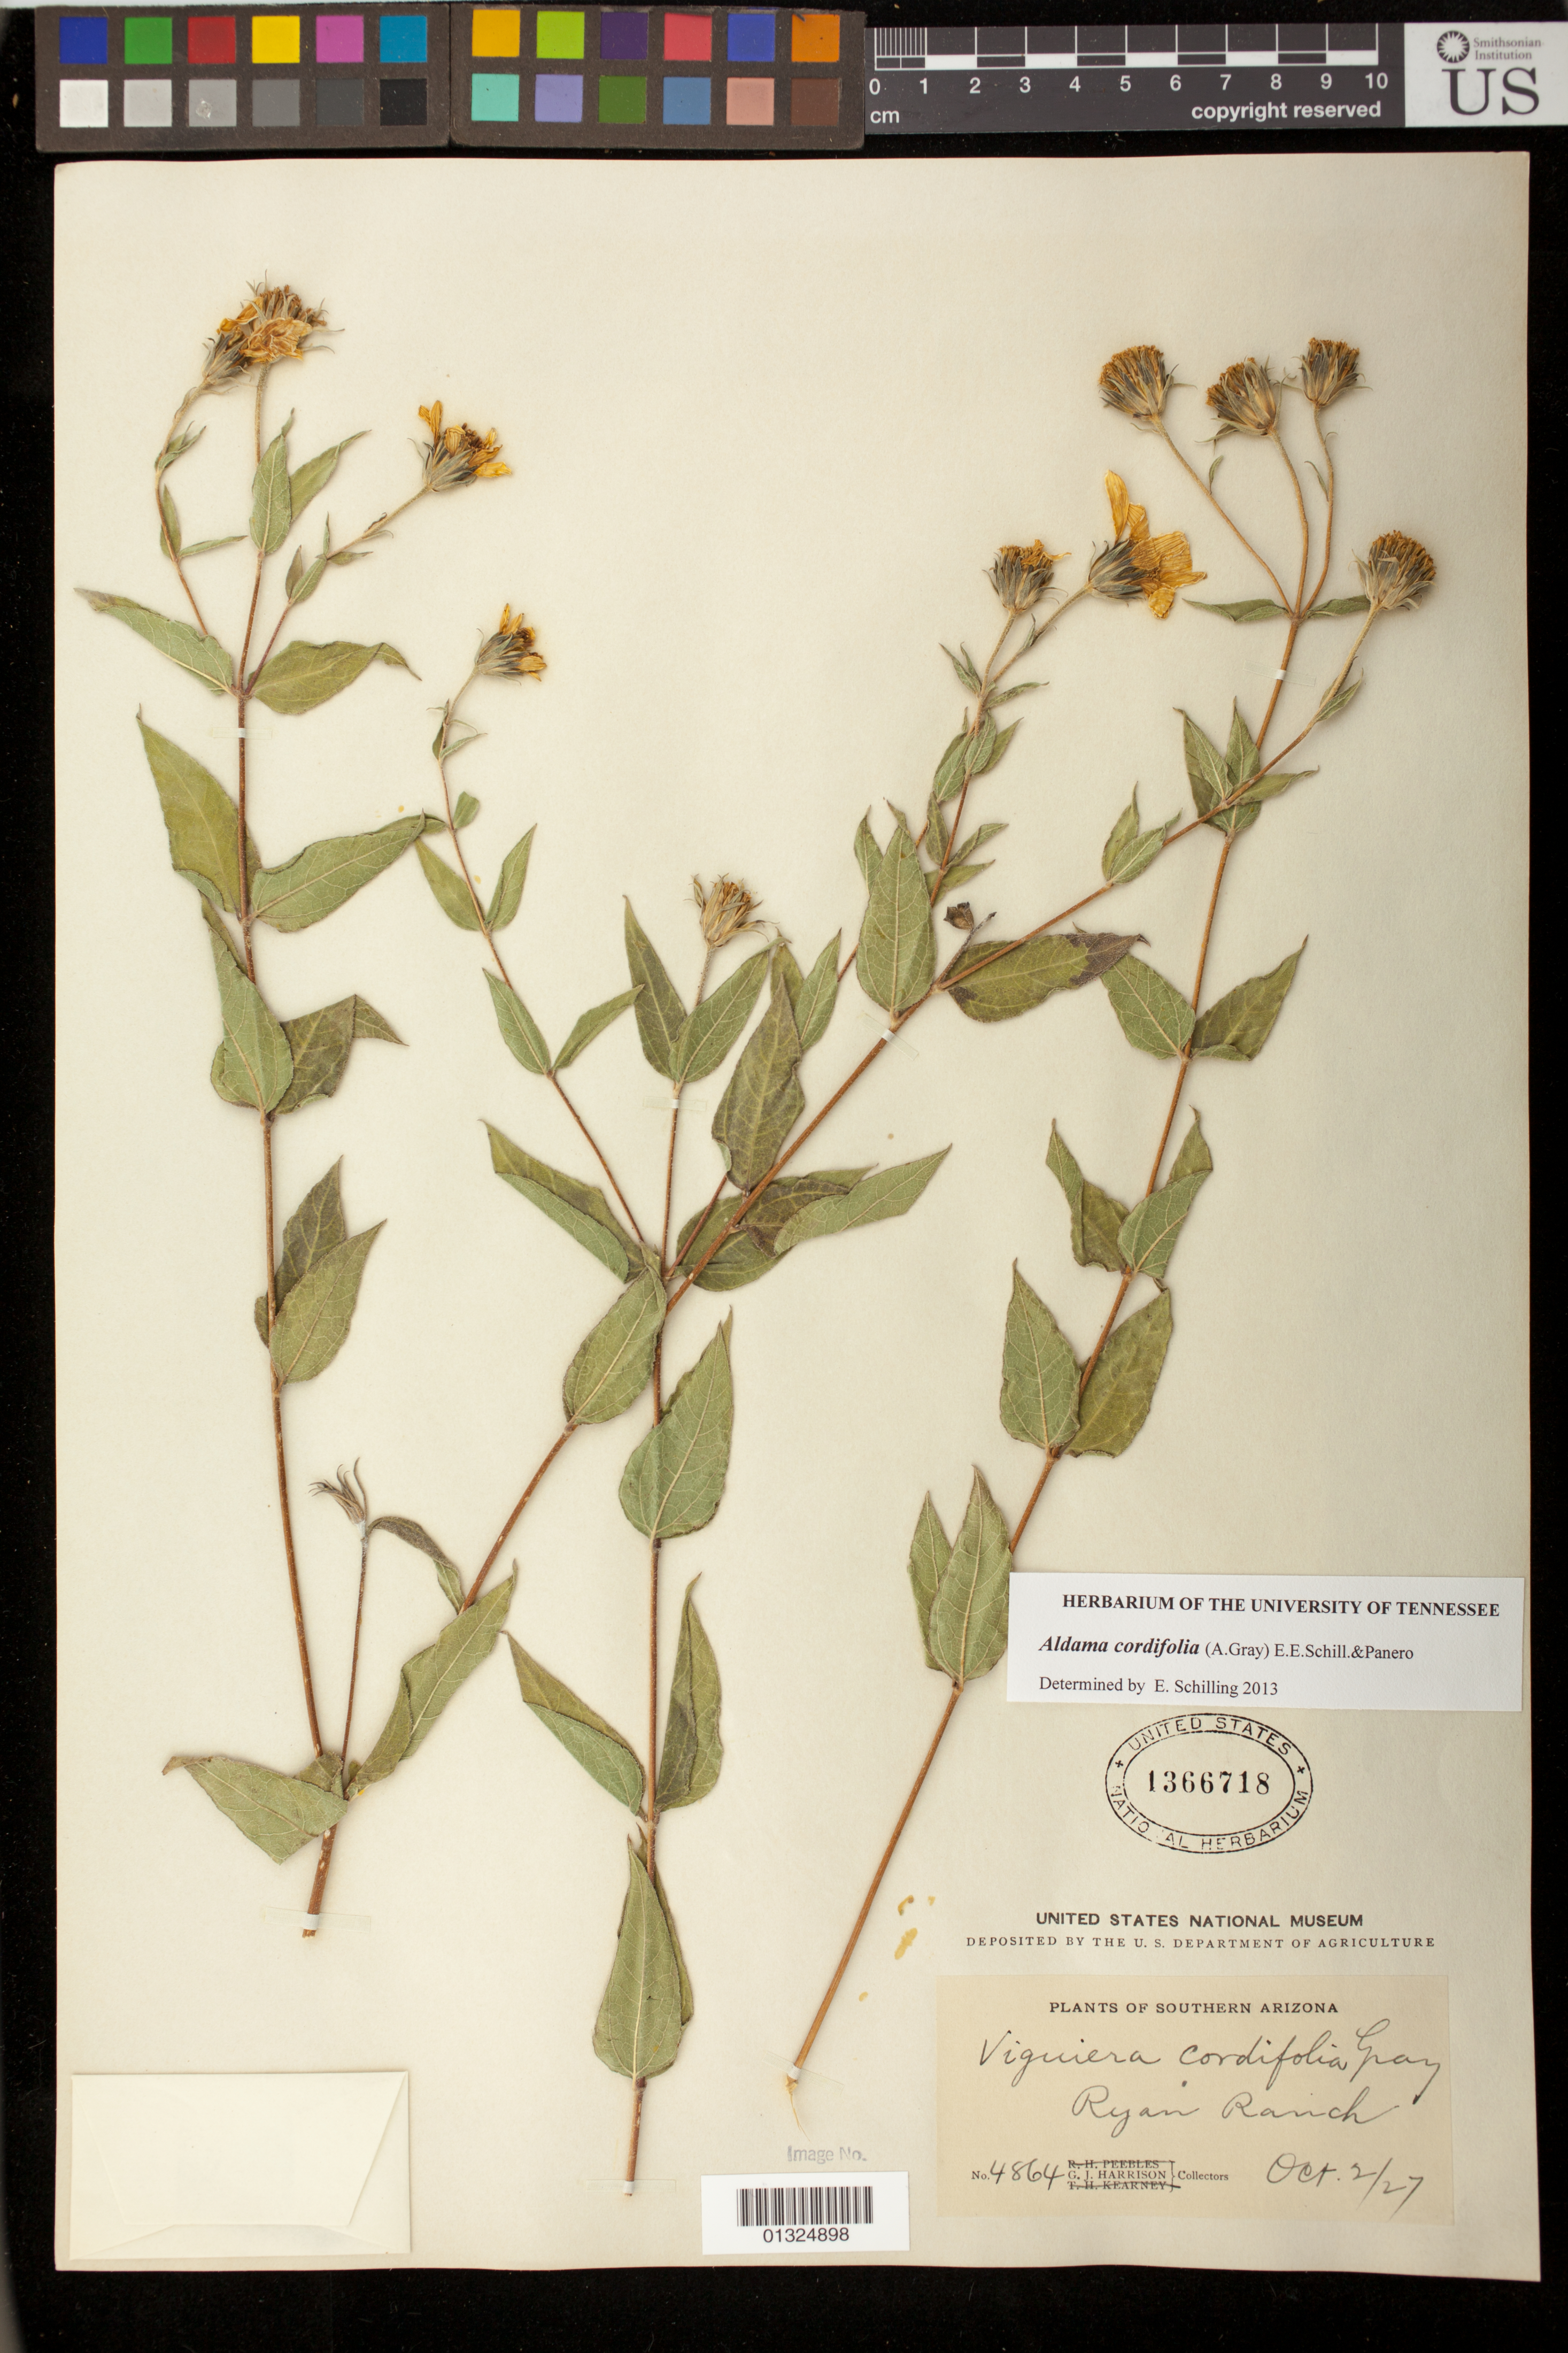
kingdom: Plantae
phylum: Tracheophyta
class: Magnoliopsida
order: Asterales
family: Asteraceae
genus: Aldama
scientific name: Aldama cordifolia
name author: (A. Gray) E.E. Schill. & Panero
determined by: Schilling, E. E.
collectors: G. J. Harrison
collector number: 4864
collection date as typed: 2 Oct 1927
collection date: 1927-10-02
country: United States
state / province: Arizona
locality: Ryan Ranch, Apache Res.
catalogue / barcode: US 1366718